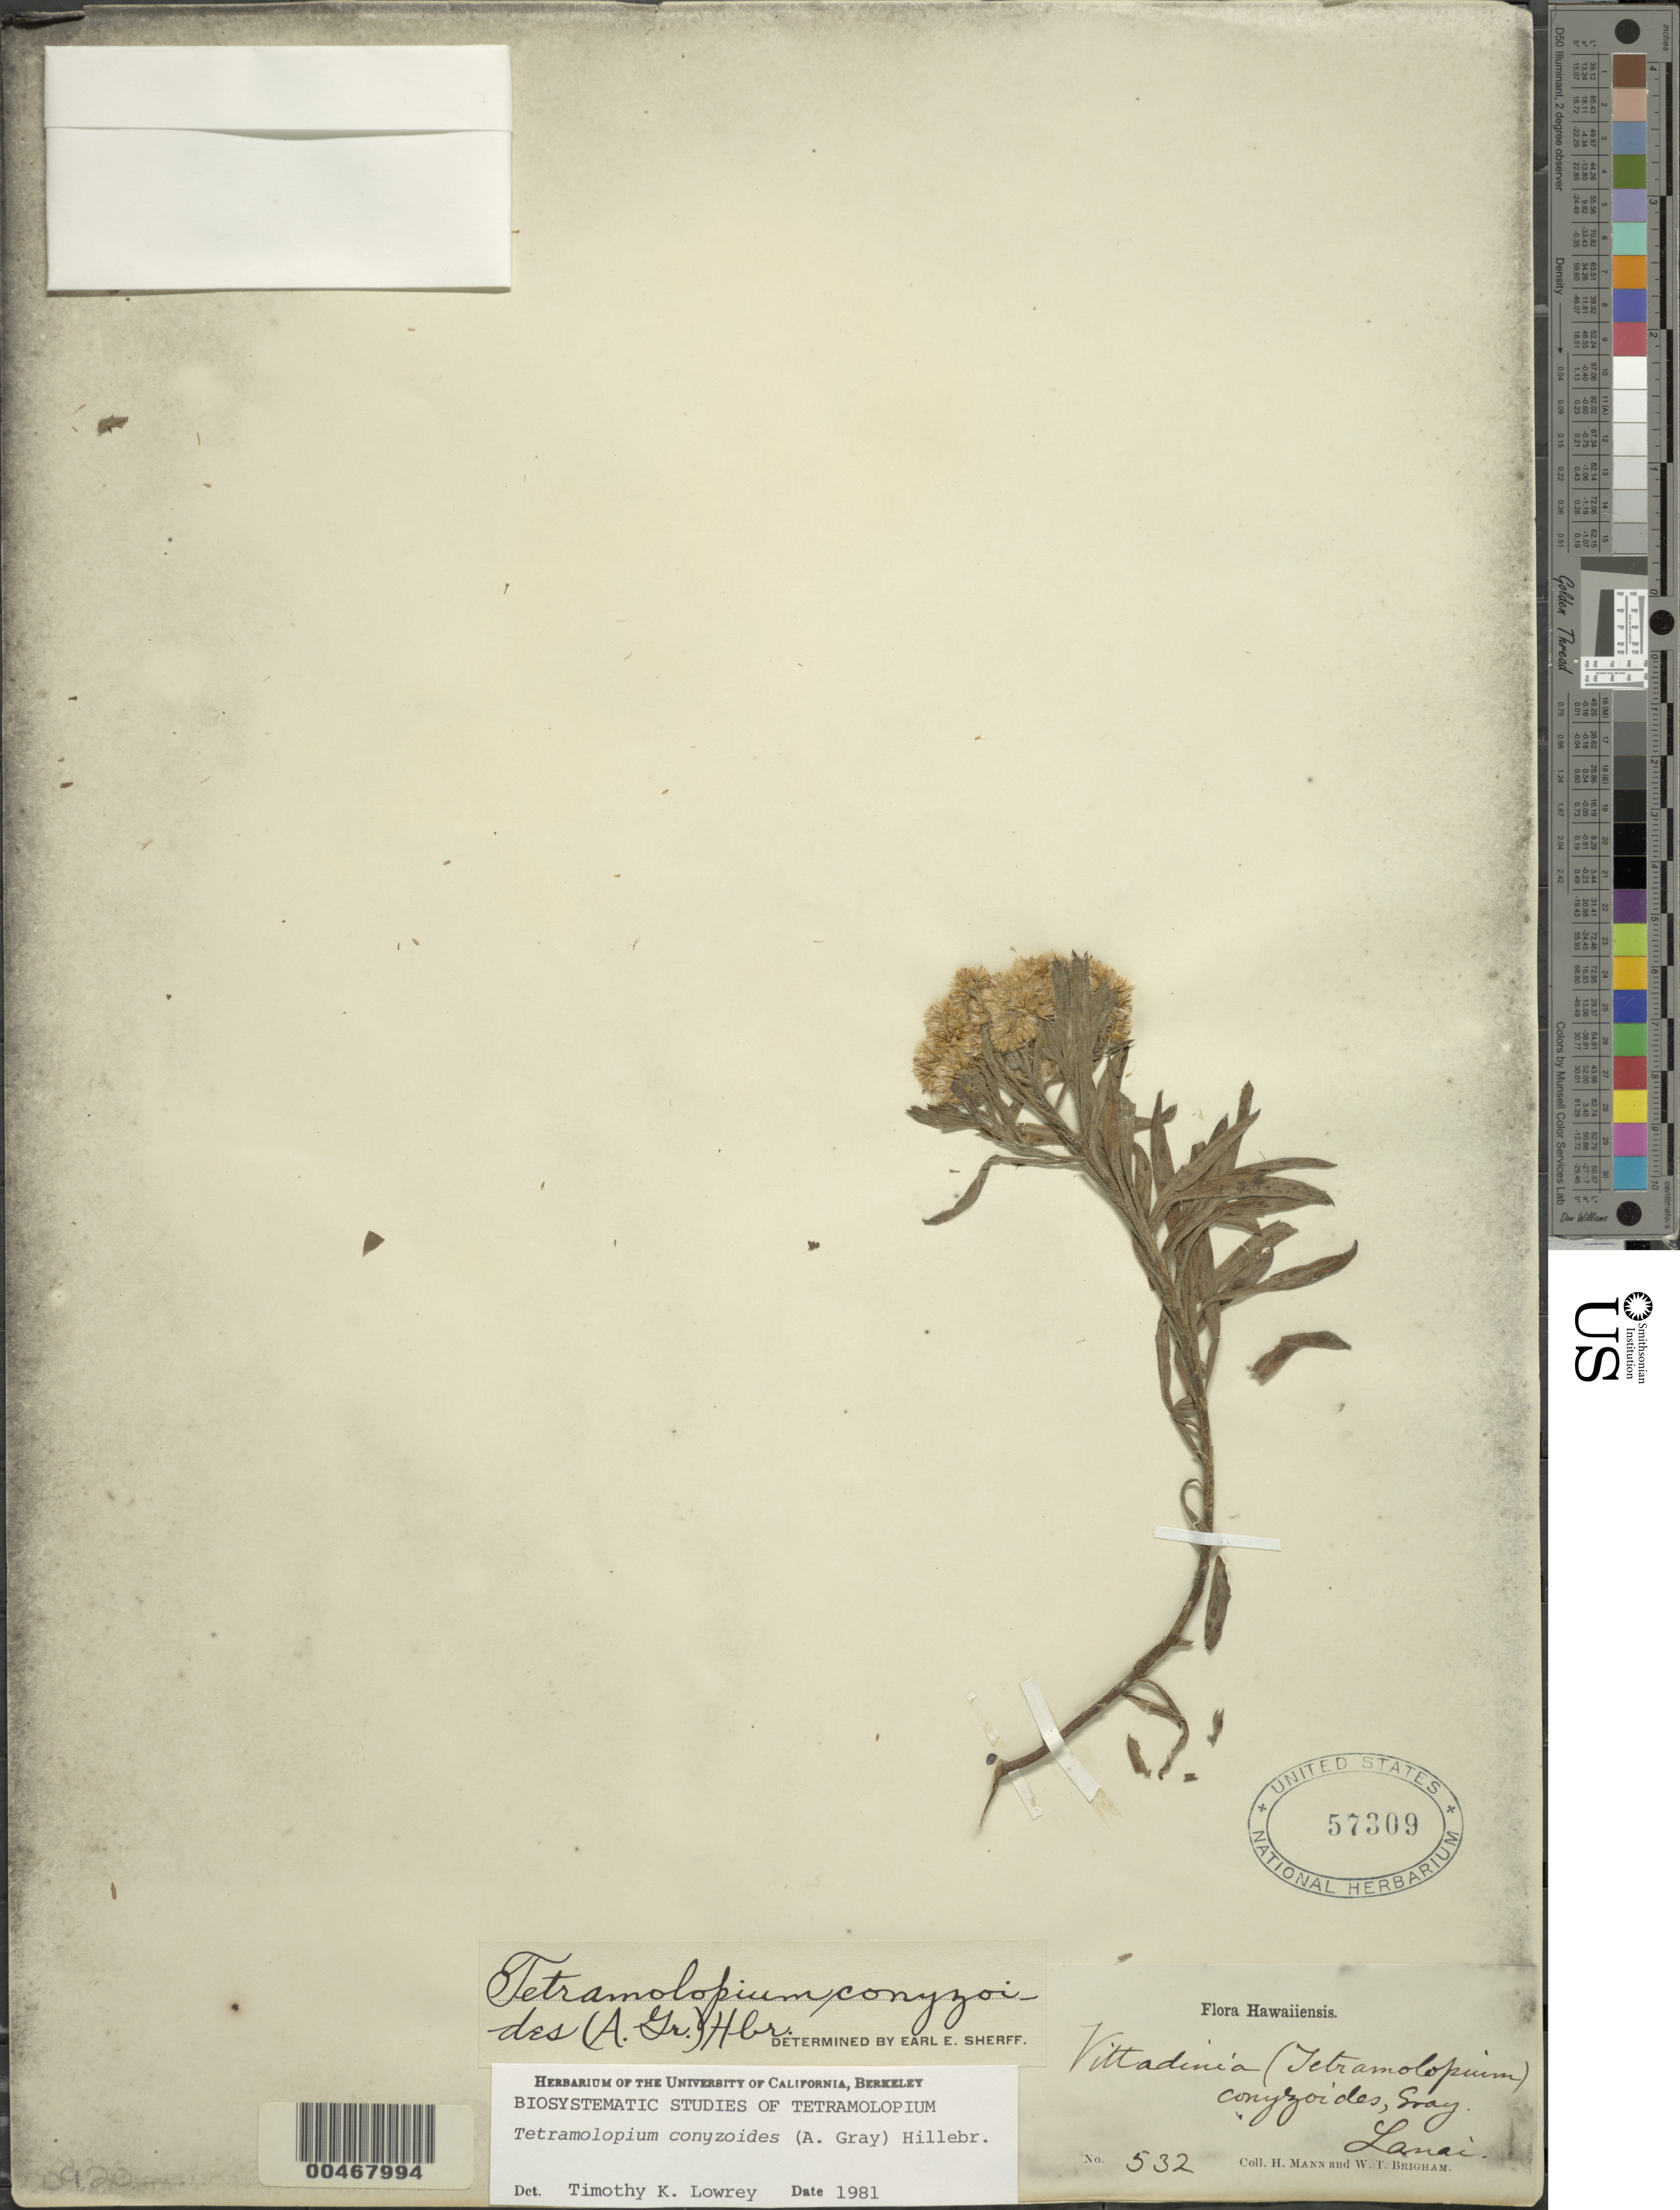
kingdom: Plantae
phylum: Tracheophyta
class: Magnoliopsida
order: Asterales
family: Asteraceae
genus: Tetramolopium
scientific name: Tetramolopium conyzoides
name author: (A. Gray) Hillebr.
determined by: Lowrey, T. K.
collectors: H. Mann & W. T. Brigham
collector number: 532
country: United States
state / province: Hawaii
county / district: Maui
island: Lana'i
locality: Lanai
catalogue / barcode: US 57309